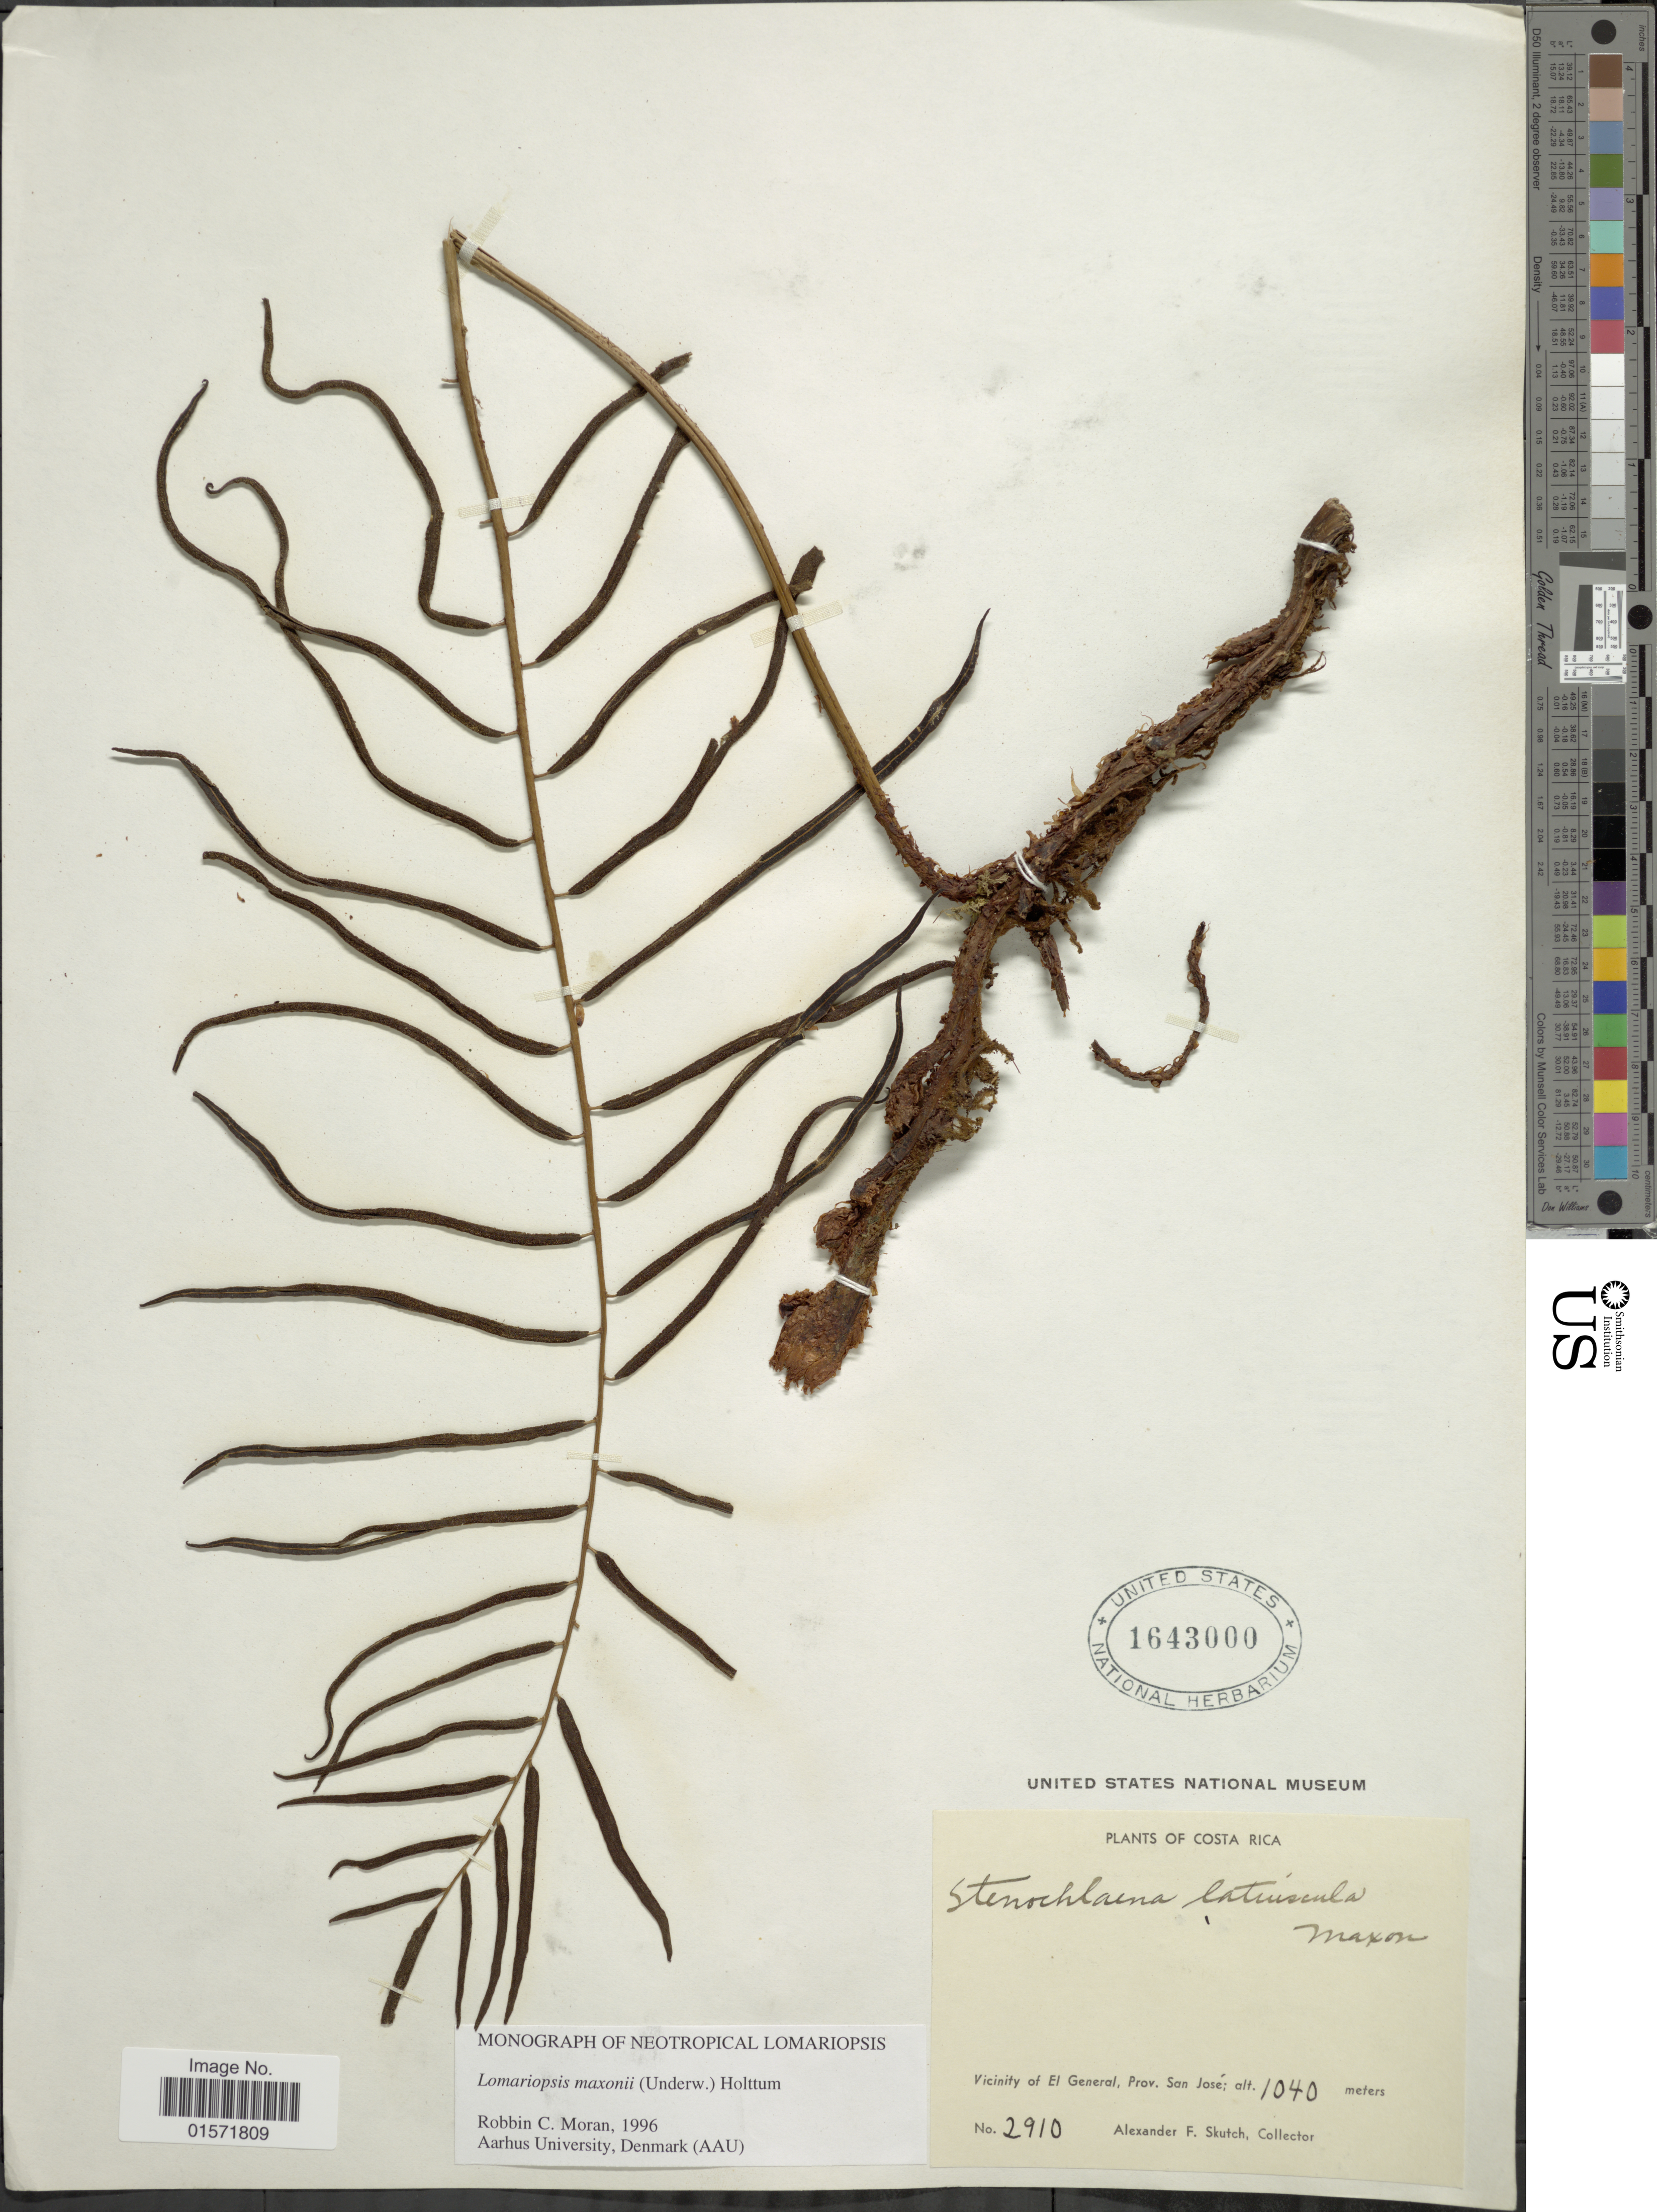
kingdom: Plantae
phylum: Tracheophyta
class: Polypodiopsida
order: Polypodiales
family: Lomariopsidaceae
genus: Lomariopsis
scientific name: Lomariopsis latiuscula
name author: (Maxon) Holttum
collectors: A. F. Skutch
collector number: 2910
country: Costa Rica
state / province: San José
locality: Vicinity of El General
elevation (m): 1040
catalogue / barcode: US 1643000